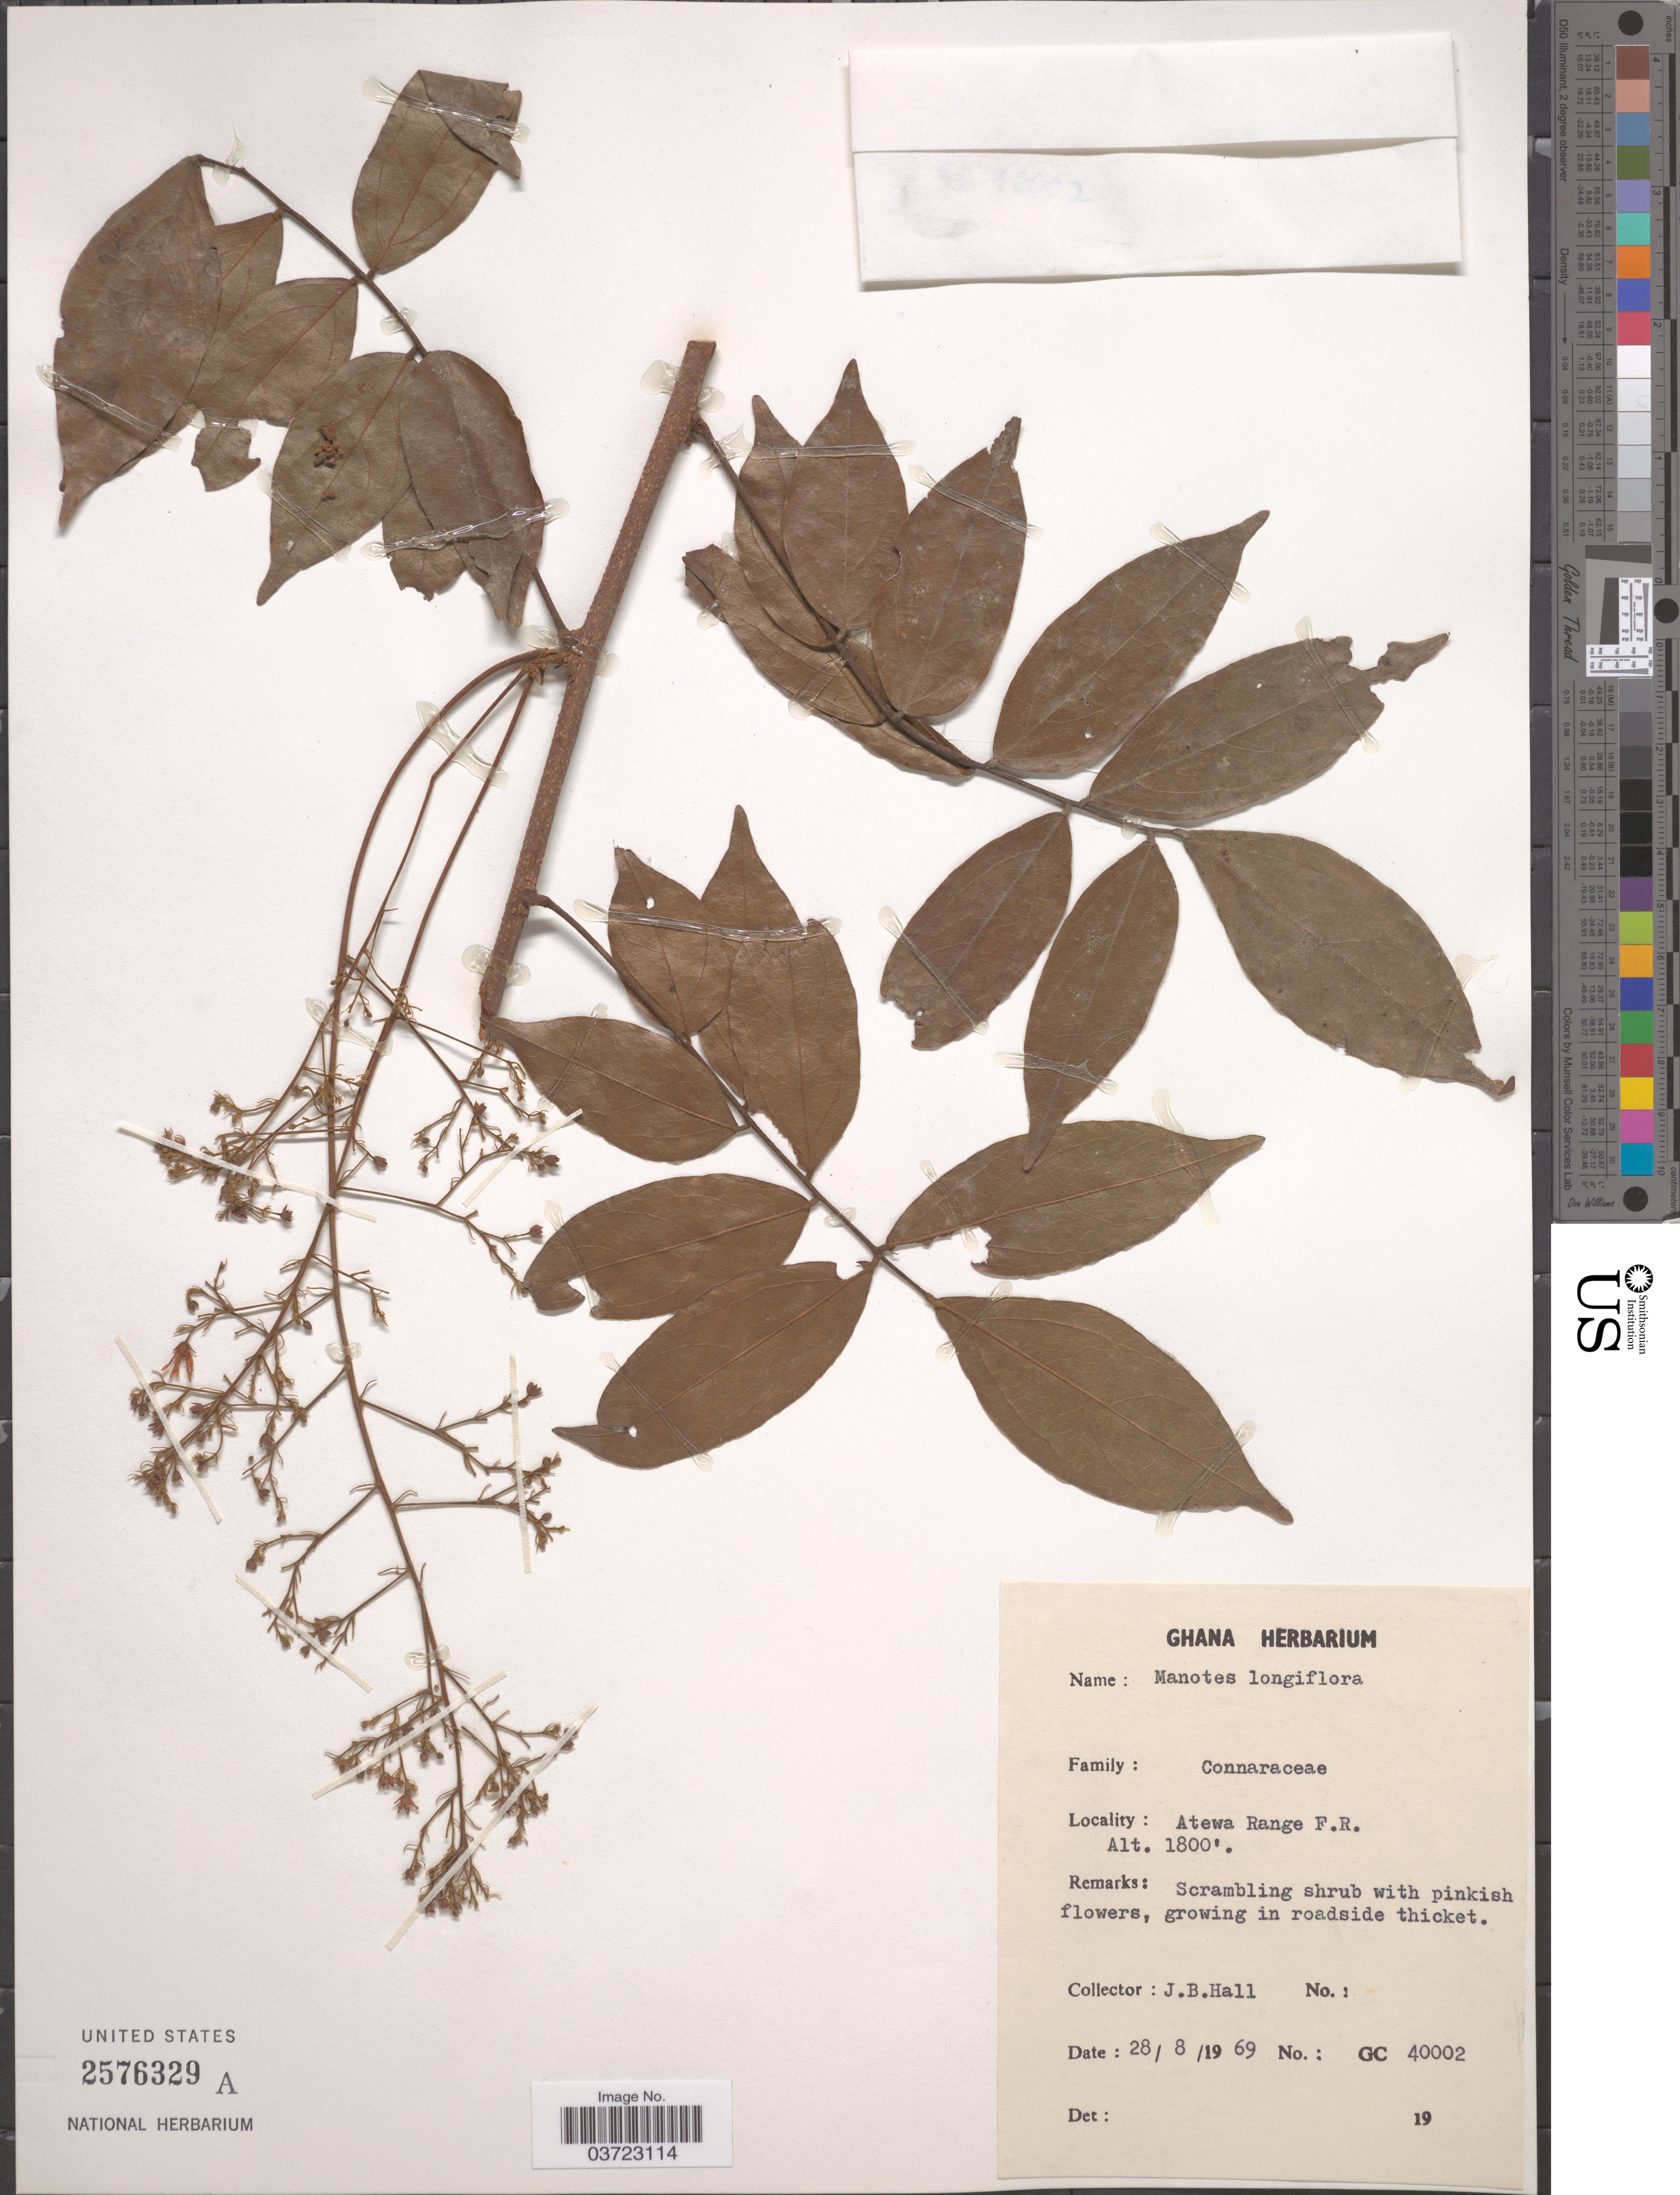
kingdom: Plantae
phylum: Tracheophyta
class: Magnoliopsida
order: Oxalidales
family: Connaraceae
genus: Manotes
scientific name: Manotes expansa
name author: Sol. ex Planch.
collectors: J. Hall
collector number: GC40002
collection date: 1969-08-28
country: Ghana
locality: Atewa Range F.R.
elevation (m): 549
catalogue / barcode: US 2576329A